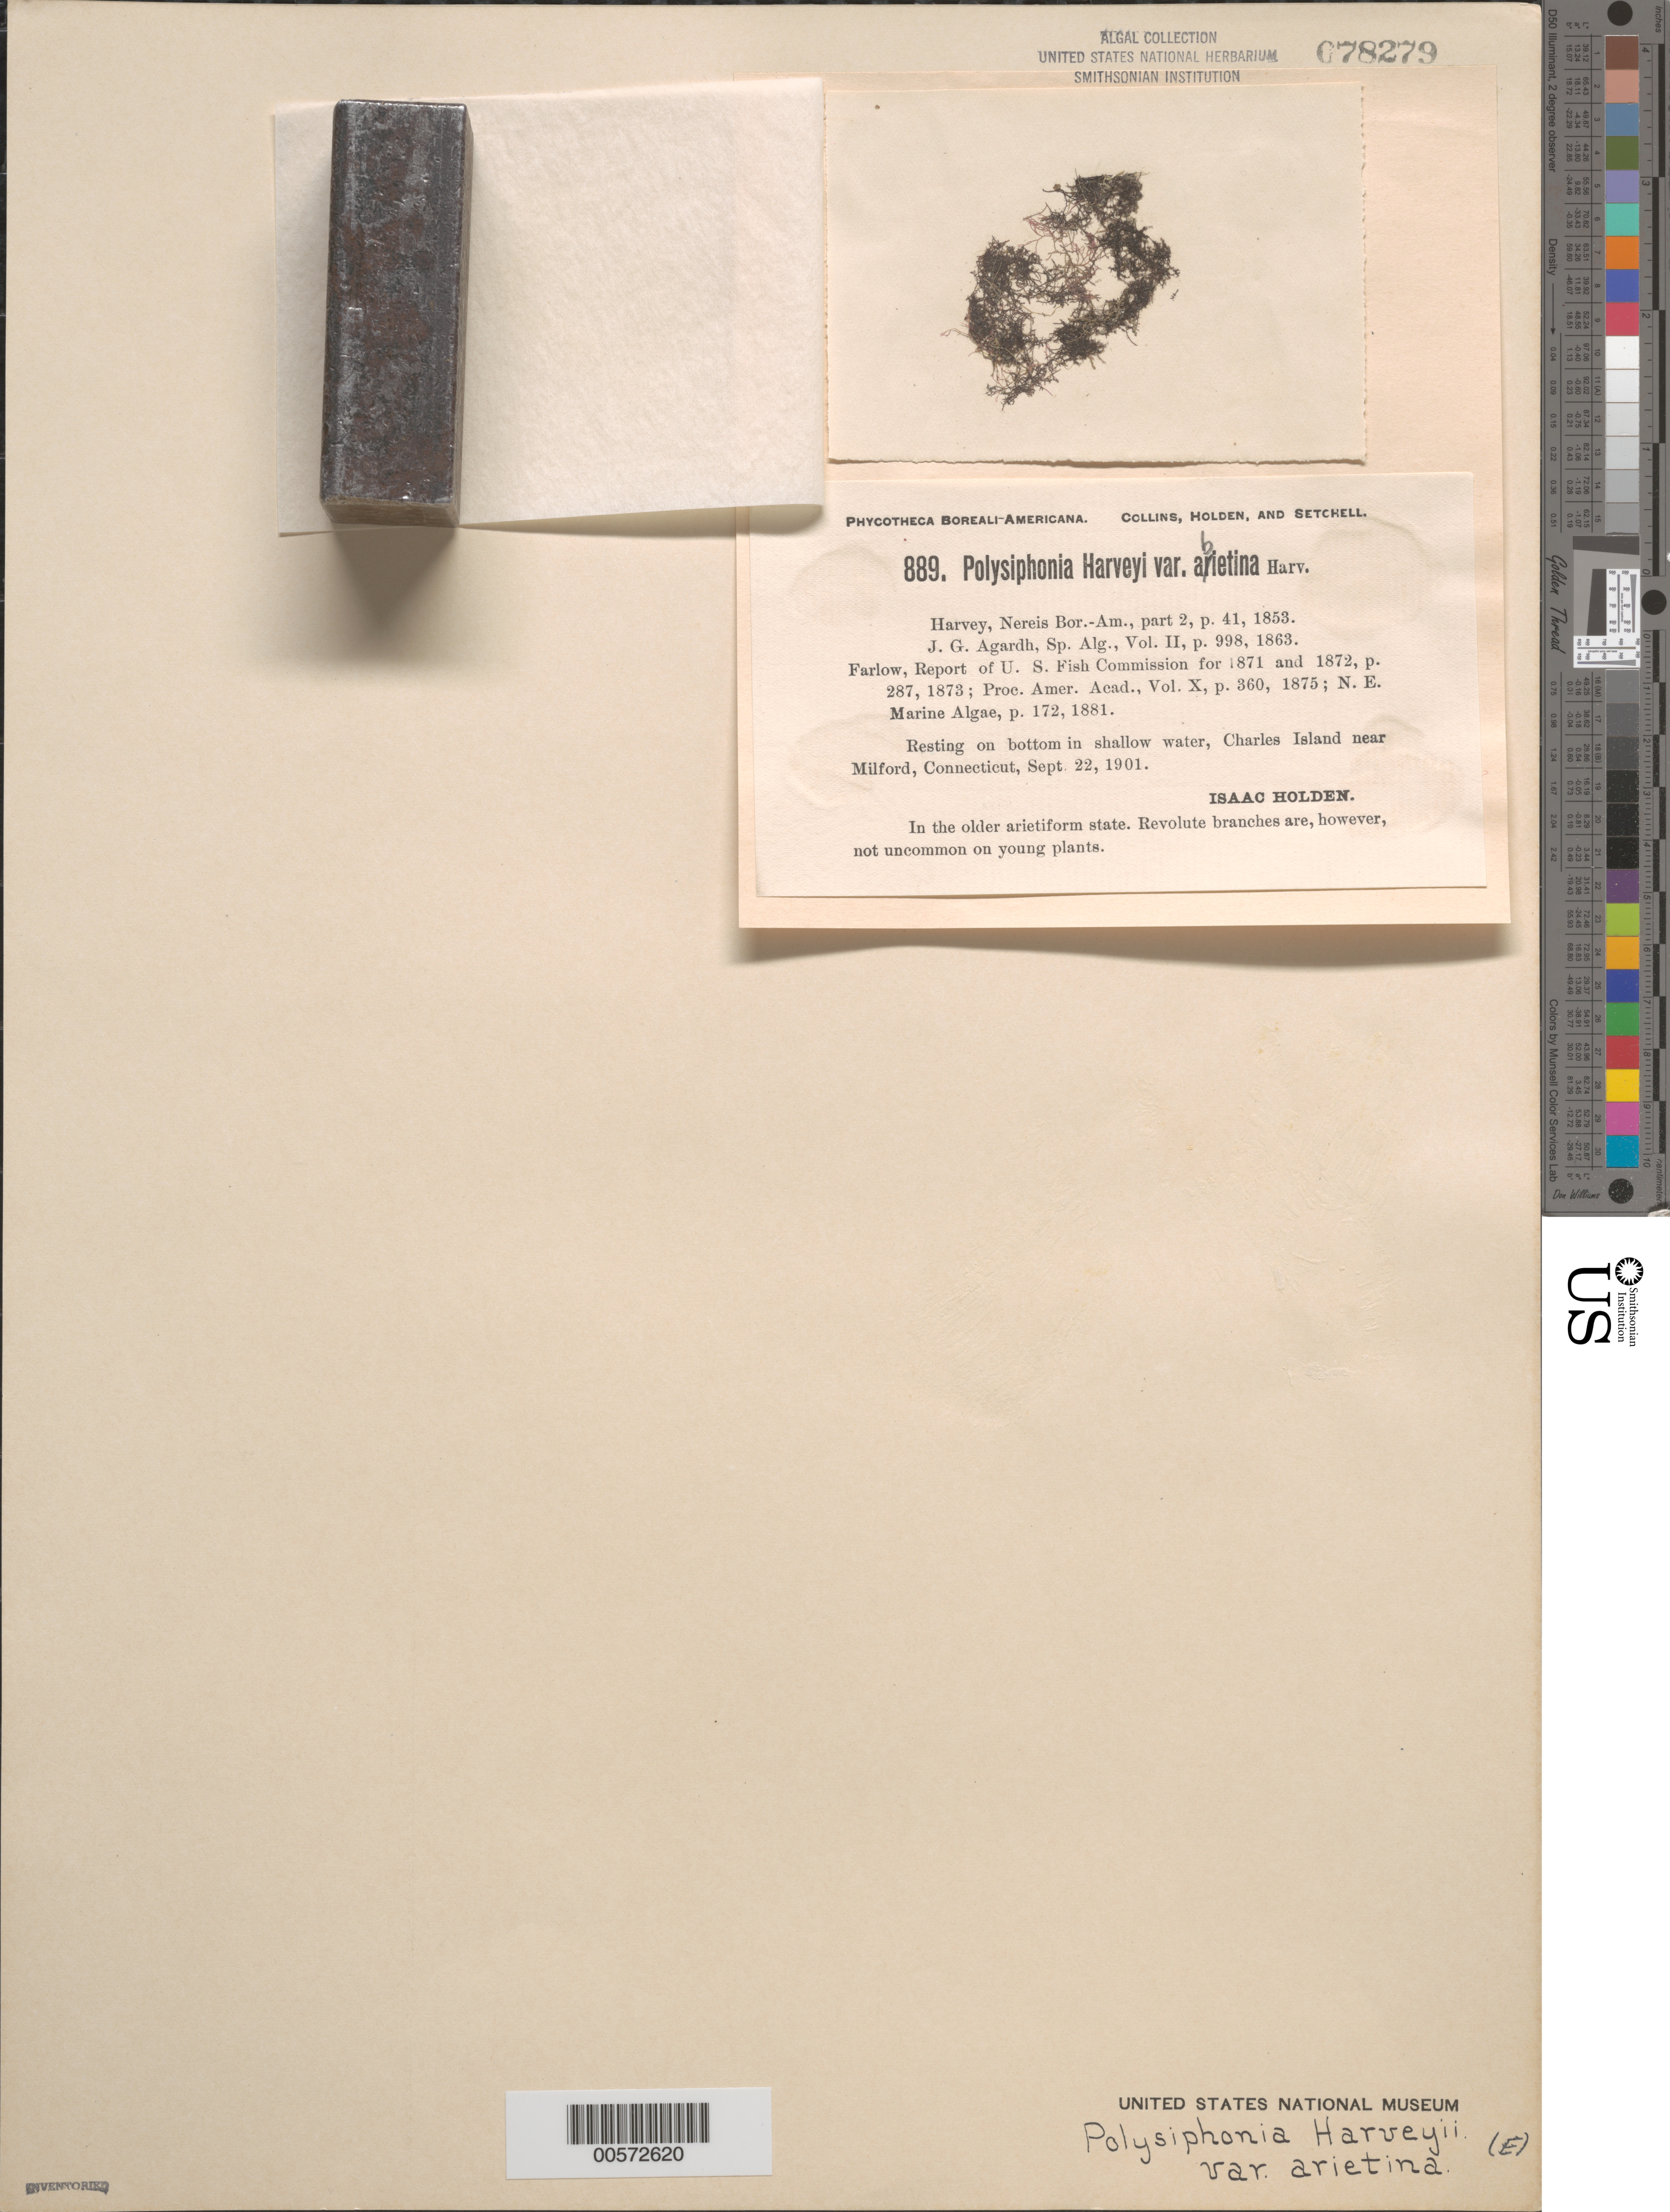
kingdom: Plantae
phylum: Rhodophyta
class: Florideophyceae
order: Ceramiales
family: Rhodomelaceae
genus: Melanothamnus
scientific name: Melanothamnus harveyi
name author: (Bailey) Diaz-Tapia & C.A. Maggs in Diaz-Tapia et al.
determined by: Algae name updating Project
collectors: I. Holden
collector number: PB-A 889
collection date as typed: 22 Sep 1901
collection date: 1901-09-22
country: United States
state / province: Connecticut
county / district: New Haven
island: Charles Island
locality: Near Milford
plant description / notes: Collins, Holden & Setchell, Phycotheca Boreali-Americana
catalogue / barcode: US 78279